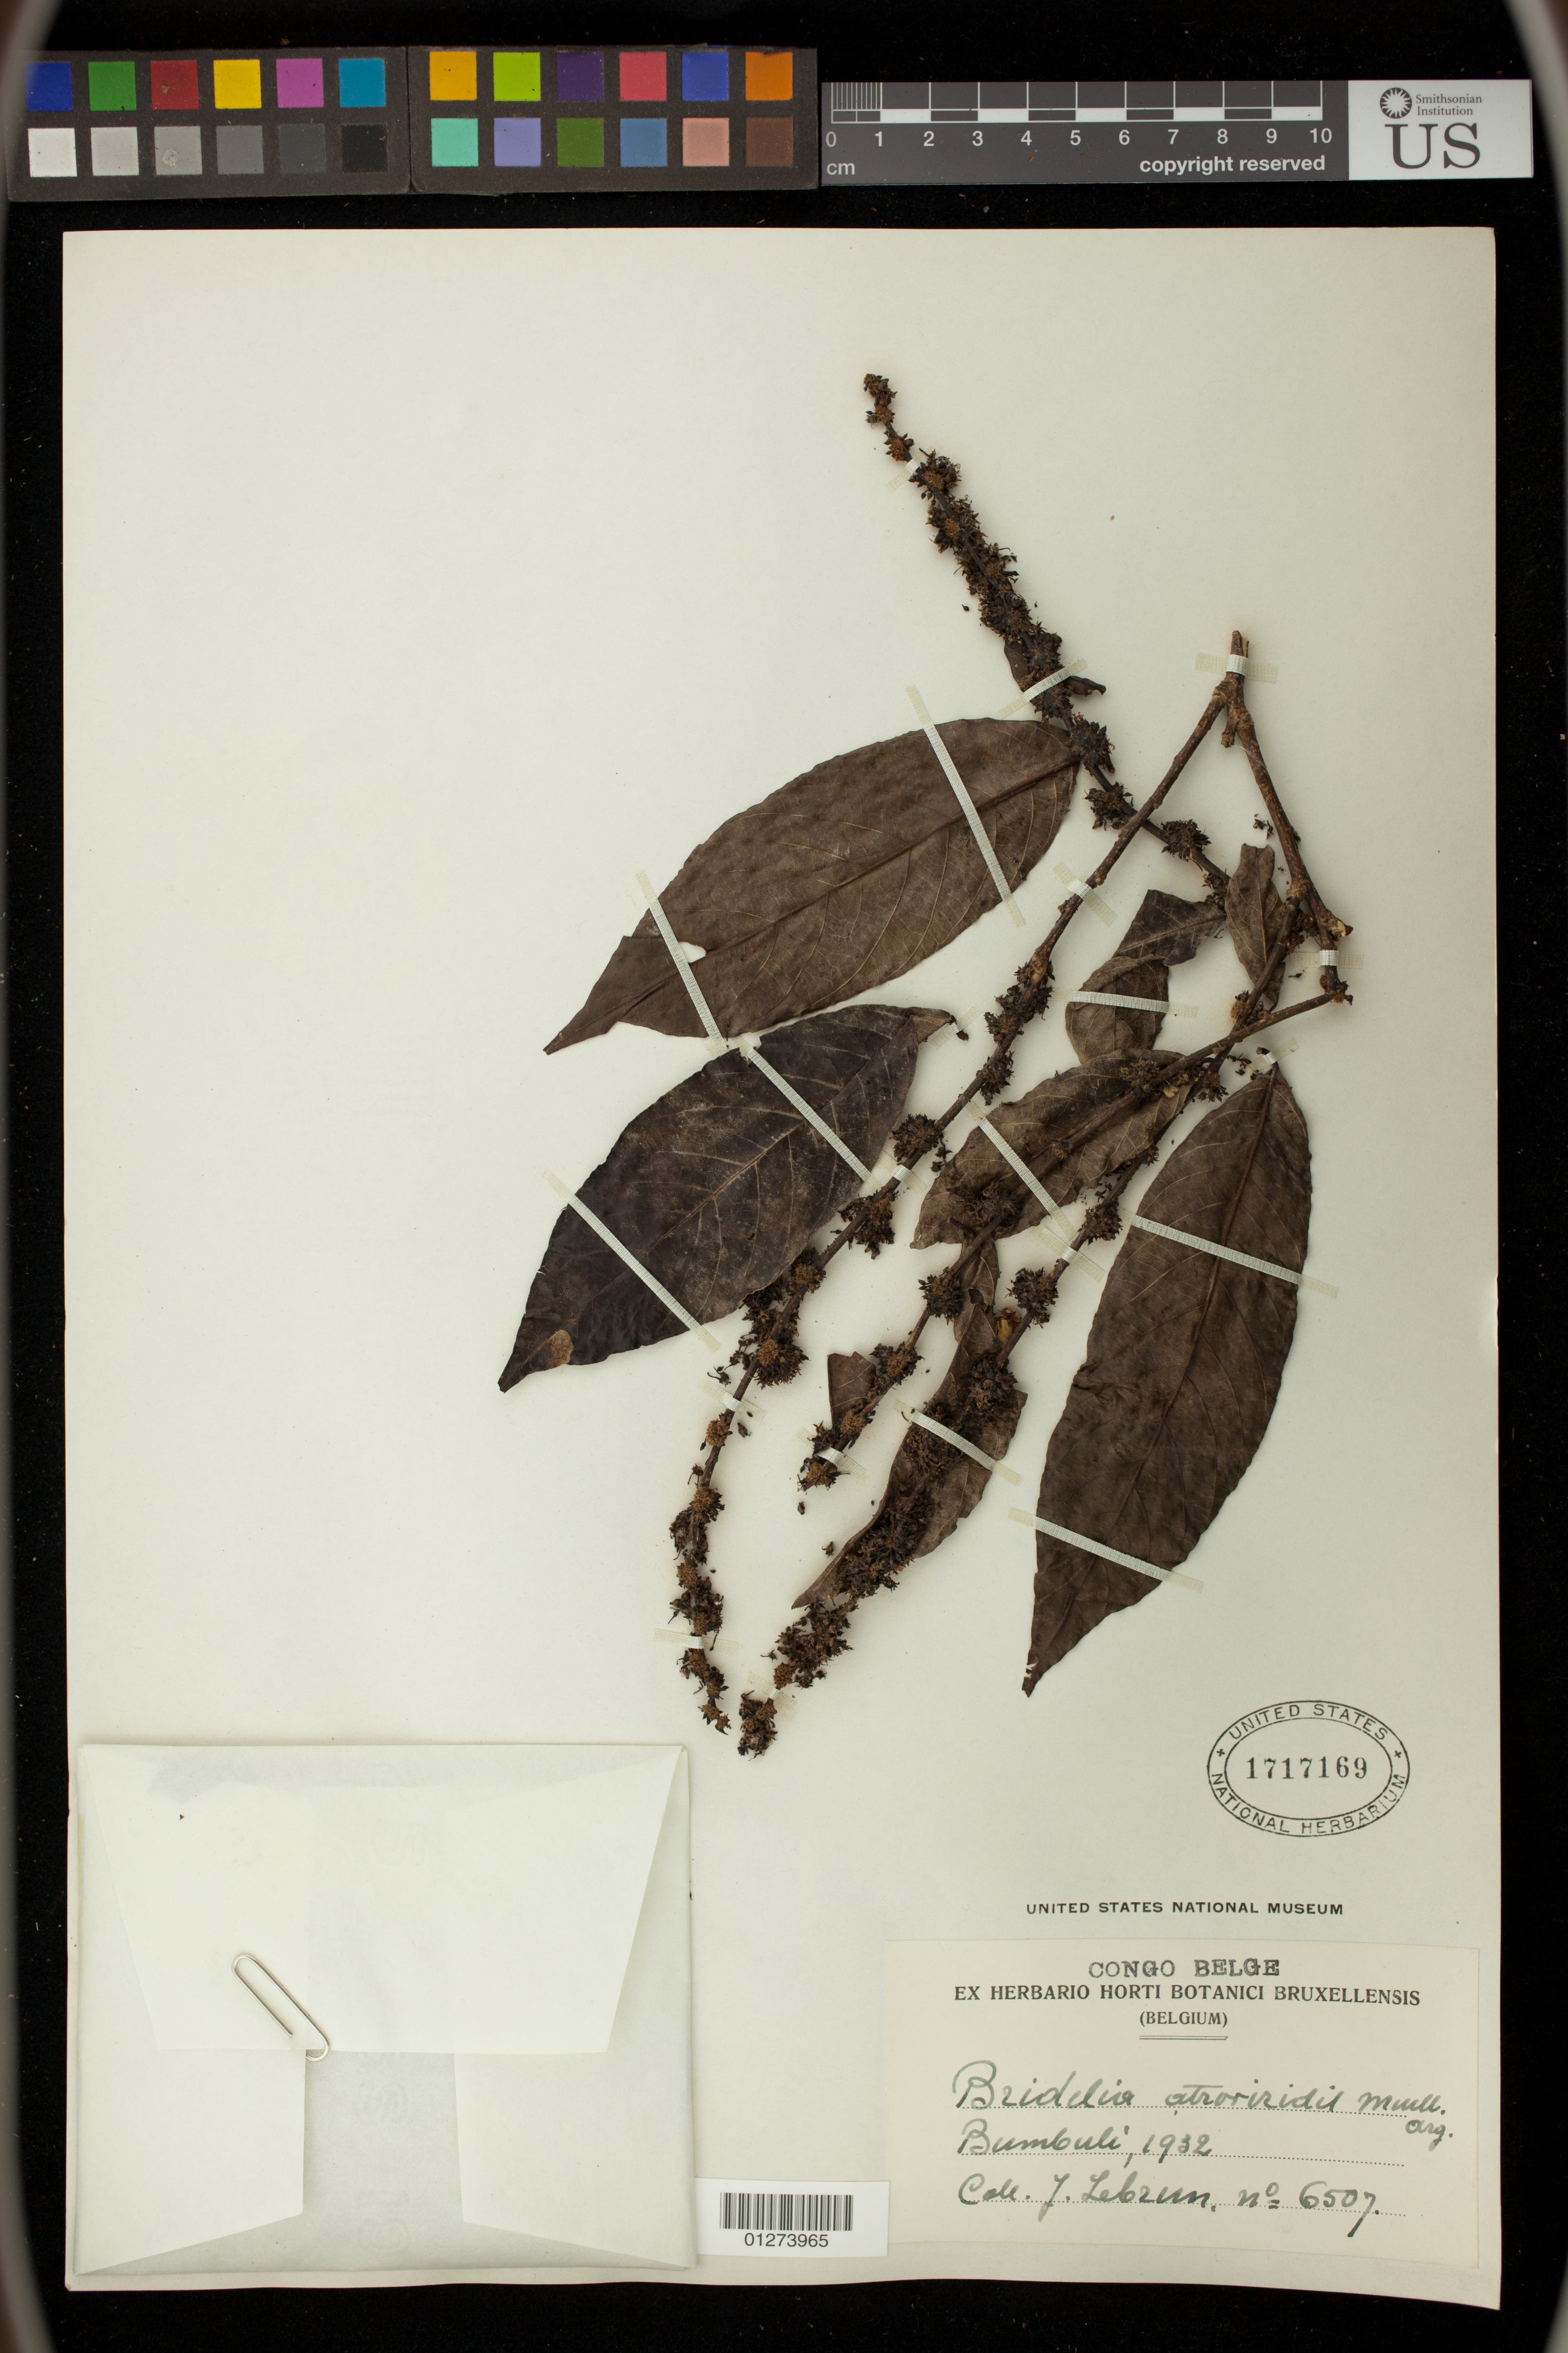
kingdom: Plantae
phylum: Tracheophyta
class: Magnoliopsida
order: Malpighiales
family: Phyllanthaceae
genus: Bridelia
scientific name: Bridelia atroviridis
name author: Müll. Arg.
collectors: J. A. Lebrun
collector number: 6507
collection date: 1932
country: Congo, Democratic Republic of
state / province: Mai Ndombe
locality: Bumbuli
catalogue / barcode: US 1717169